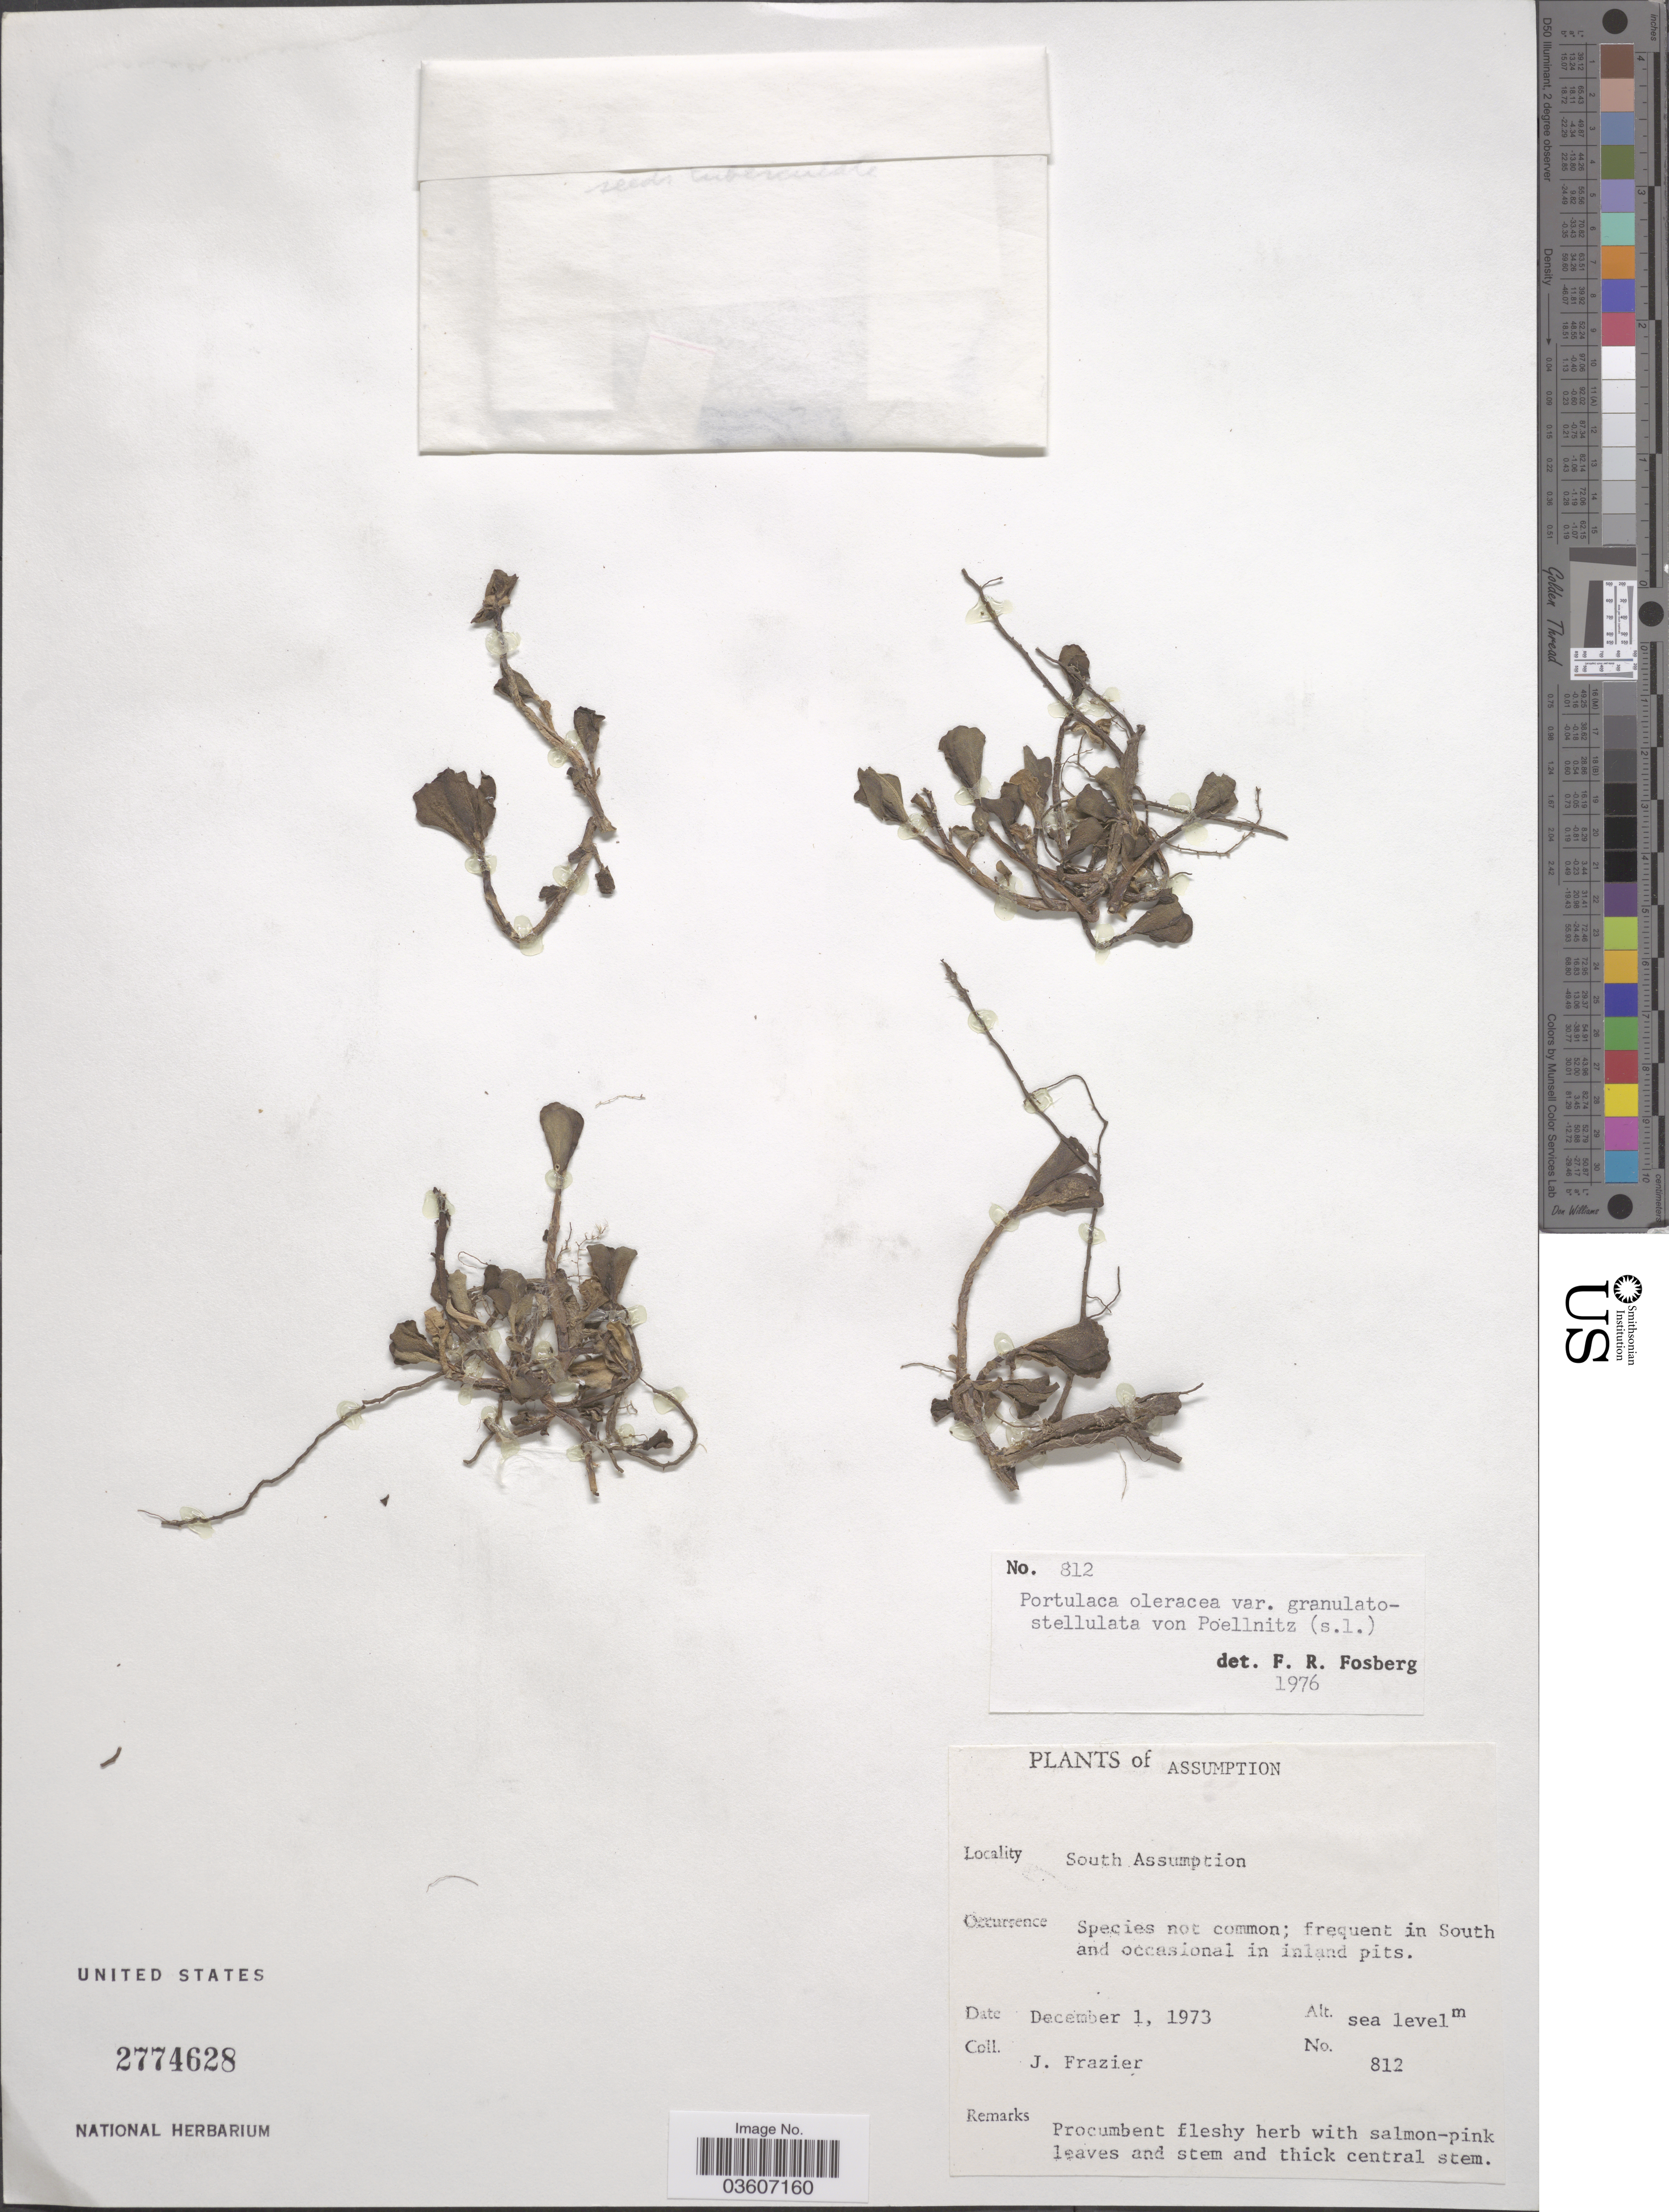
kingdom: Plantae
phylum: Tracheophyta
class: Magnoliopsida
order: Caryophyllales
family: Portulacaceae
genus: Portulaca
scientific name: Portulaca oleracea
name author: L.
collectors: J. Frazier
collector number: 812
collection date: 1973-12-01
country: Seychelles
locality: Assumption. South Assumption.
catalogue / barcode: US 2774628